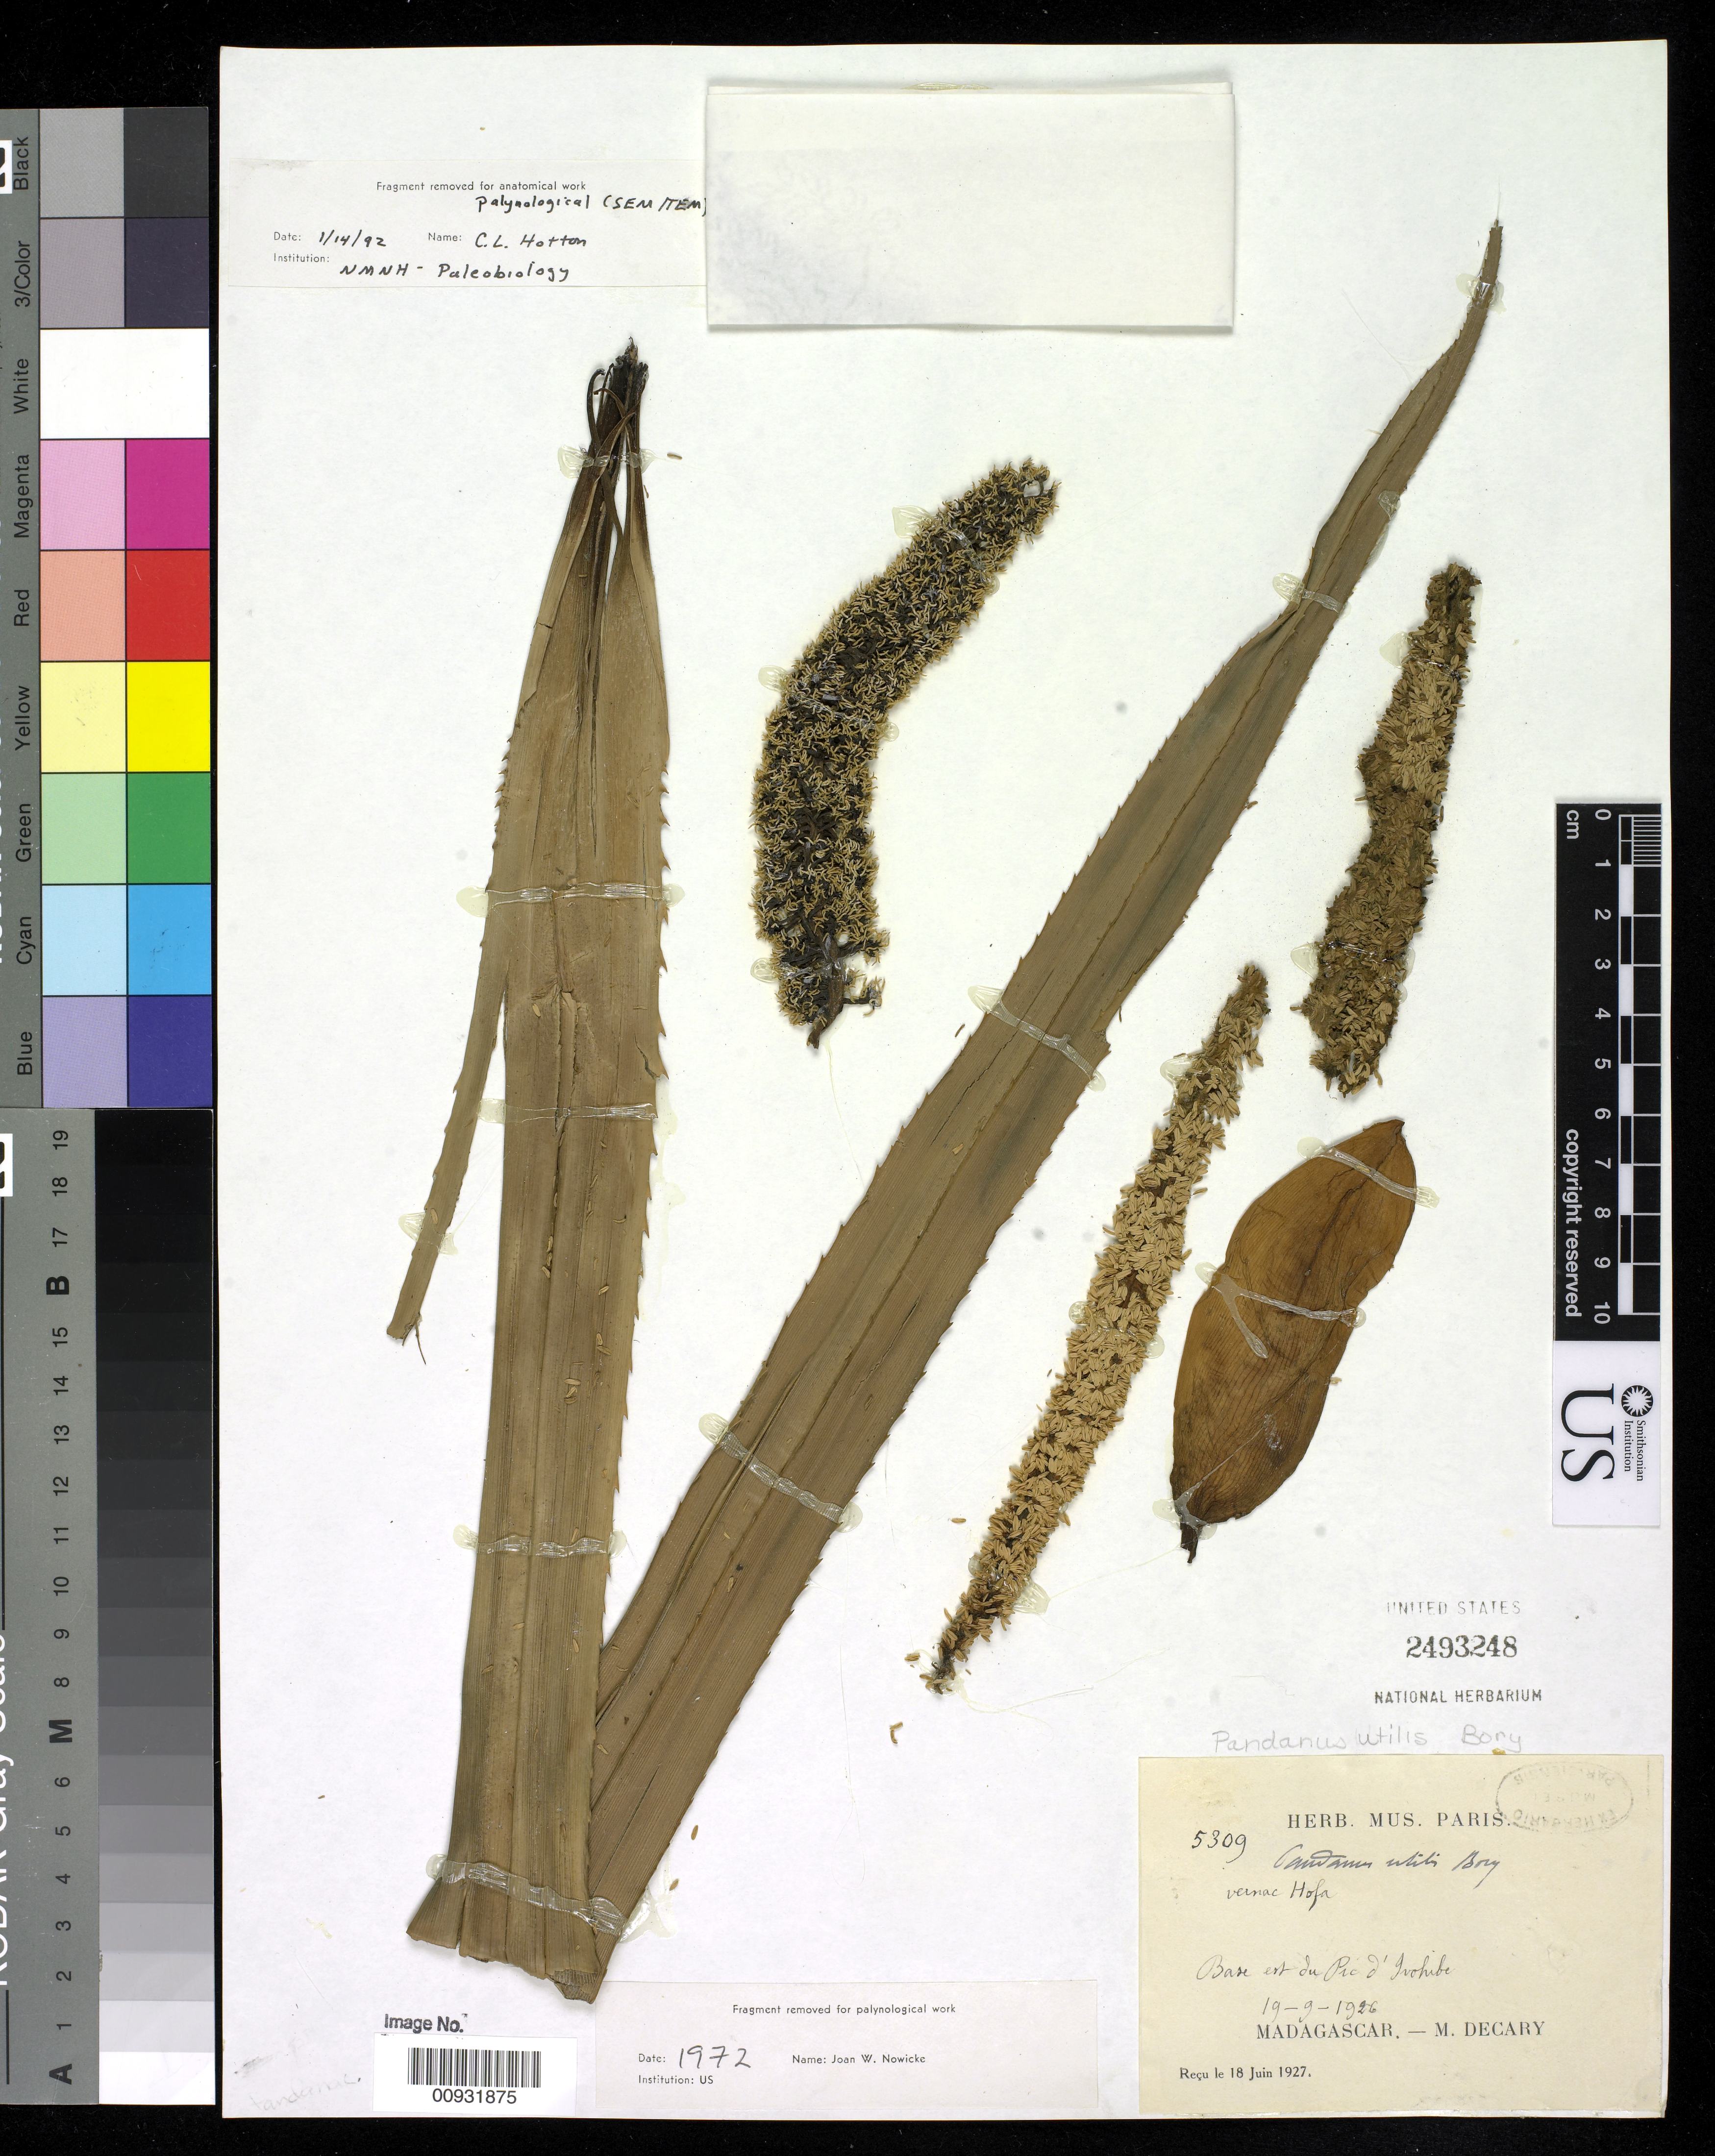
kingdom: Plantae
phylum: Tracheophyta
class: Liliopsida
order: Pandanales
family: Pandanaceae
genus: Pandanus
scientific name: Pandanus utilis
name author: Bory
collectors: R. Decary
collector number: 5309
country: Madagascar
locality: Base ert du Pic d' Ivohibi.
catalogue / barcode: US 2493248